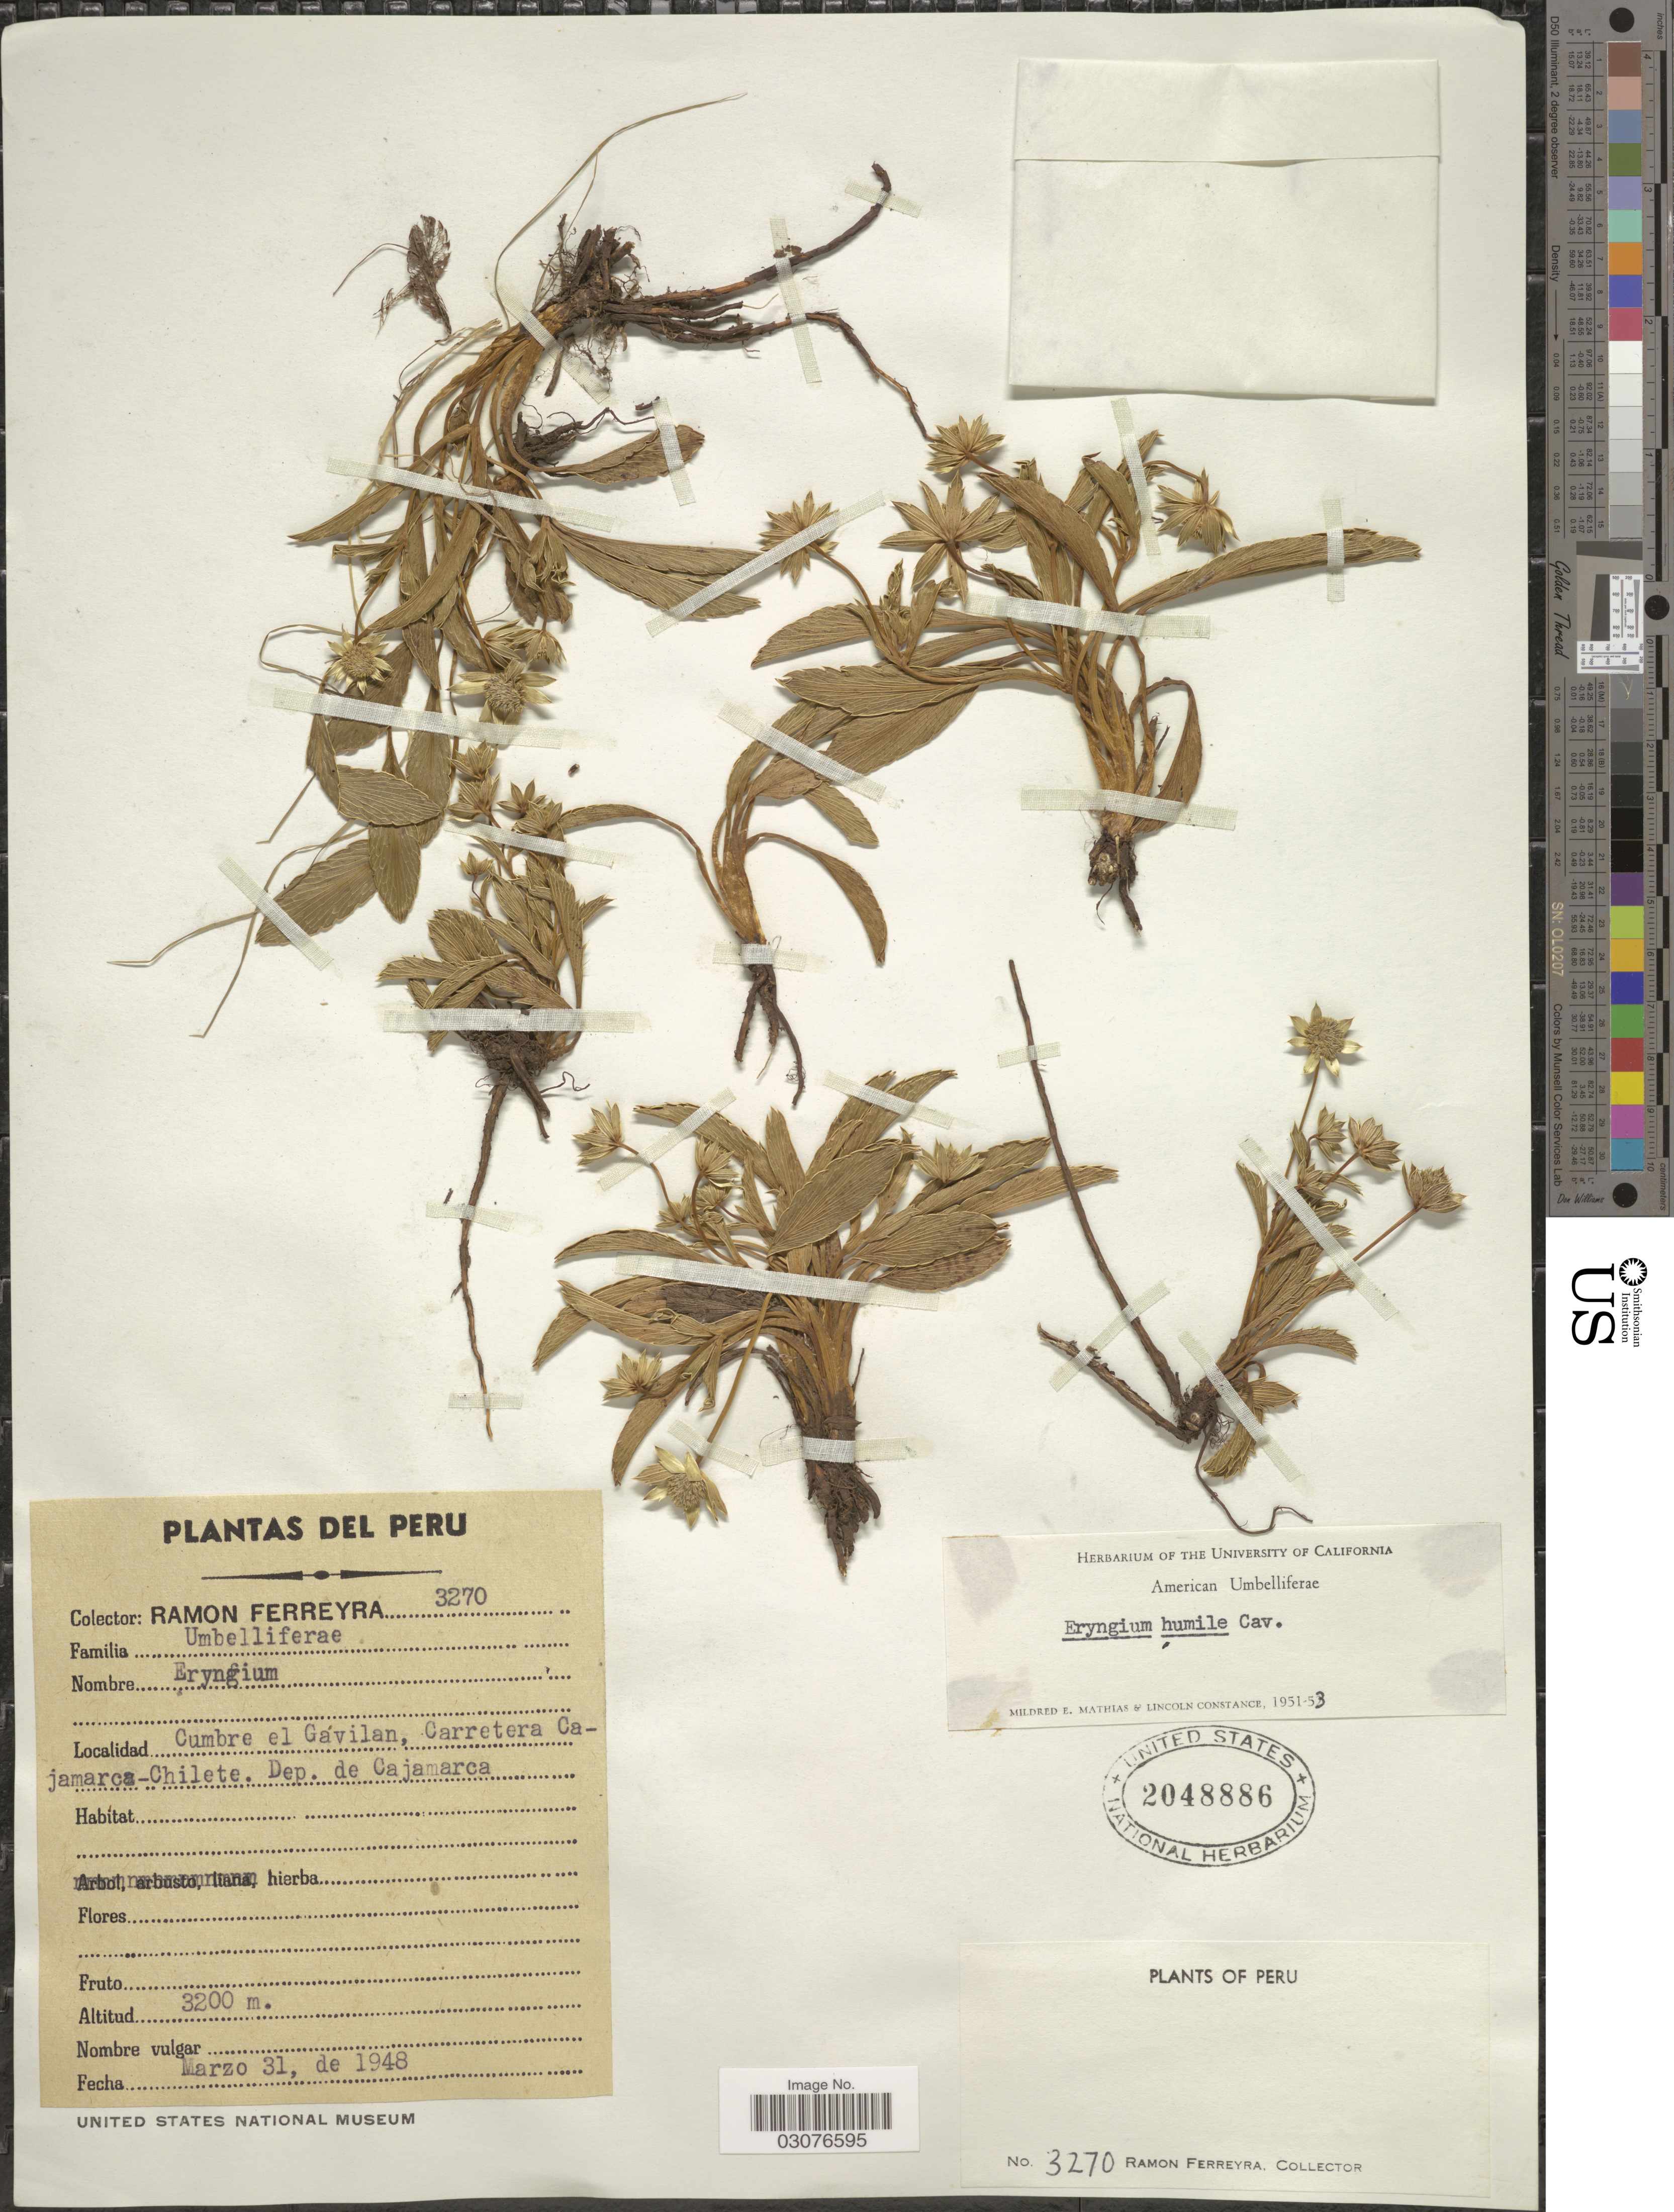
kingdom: Plantae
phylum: Tracheophyta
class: Magnoliopsida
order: Apiales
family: Apiaceae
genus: Eryngium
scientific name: Eryngium bourgatii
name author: Gouan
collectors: R. A. Ferreyra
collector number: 3270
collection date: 1948-03-31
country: Peru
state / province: Cajamarca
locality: Cumbre el Gavilan, Carretera Cajamarca-Chilete, Dep. de Cajamarca.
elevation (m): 3200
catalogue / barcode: US 2048886